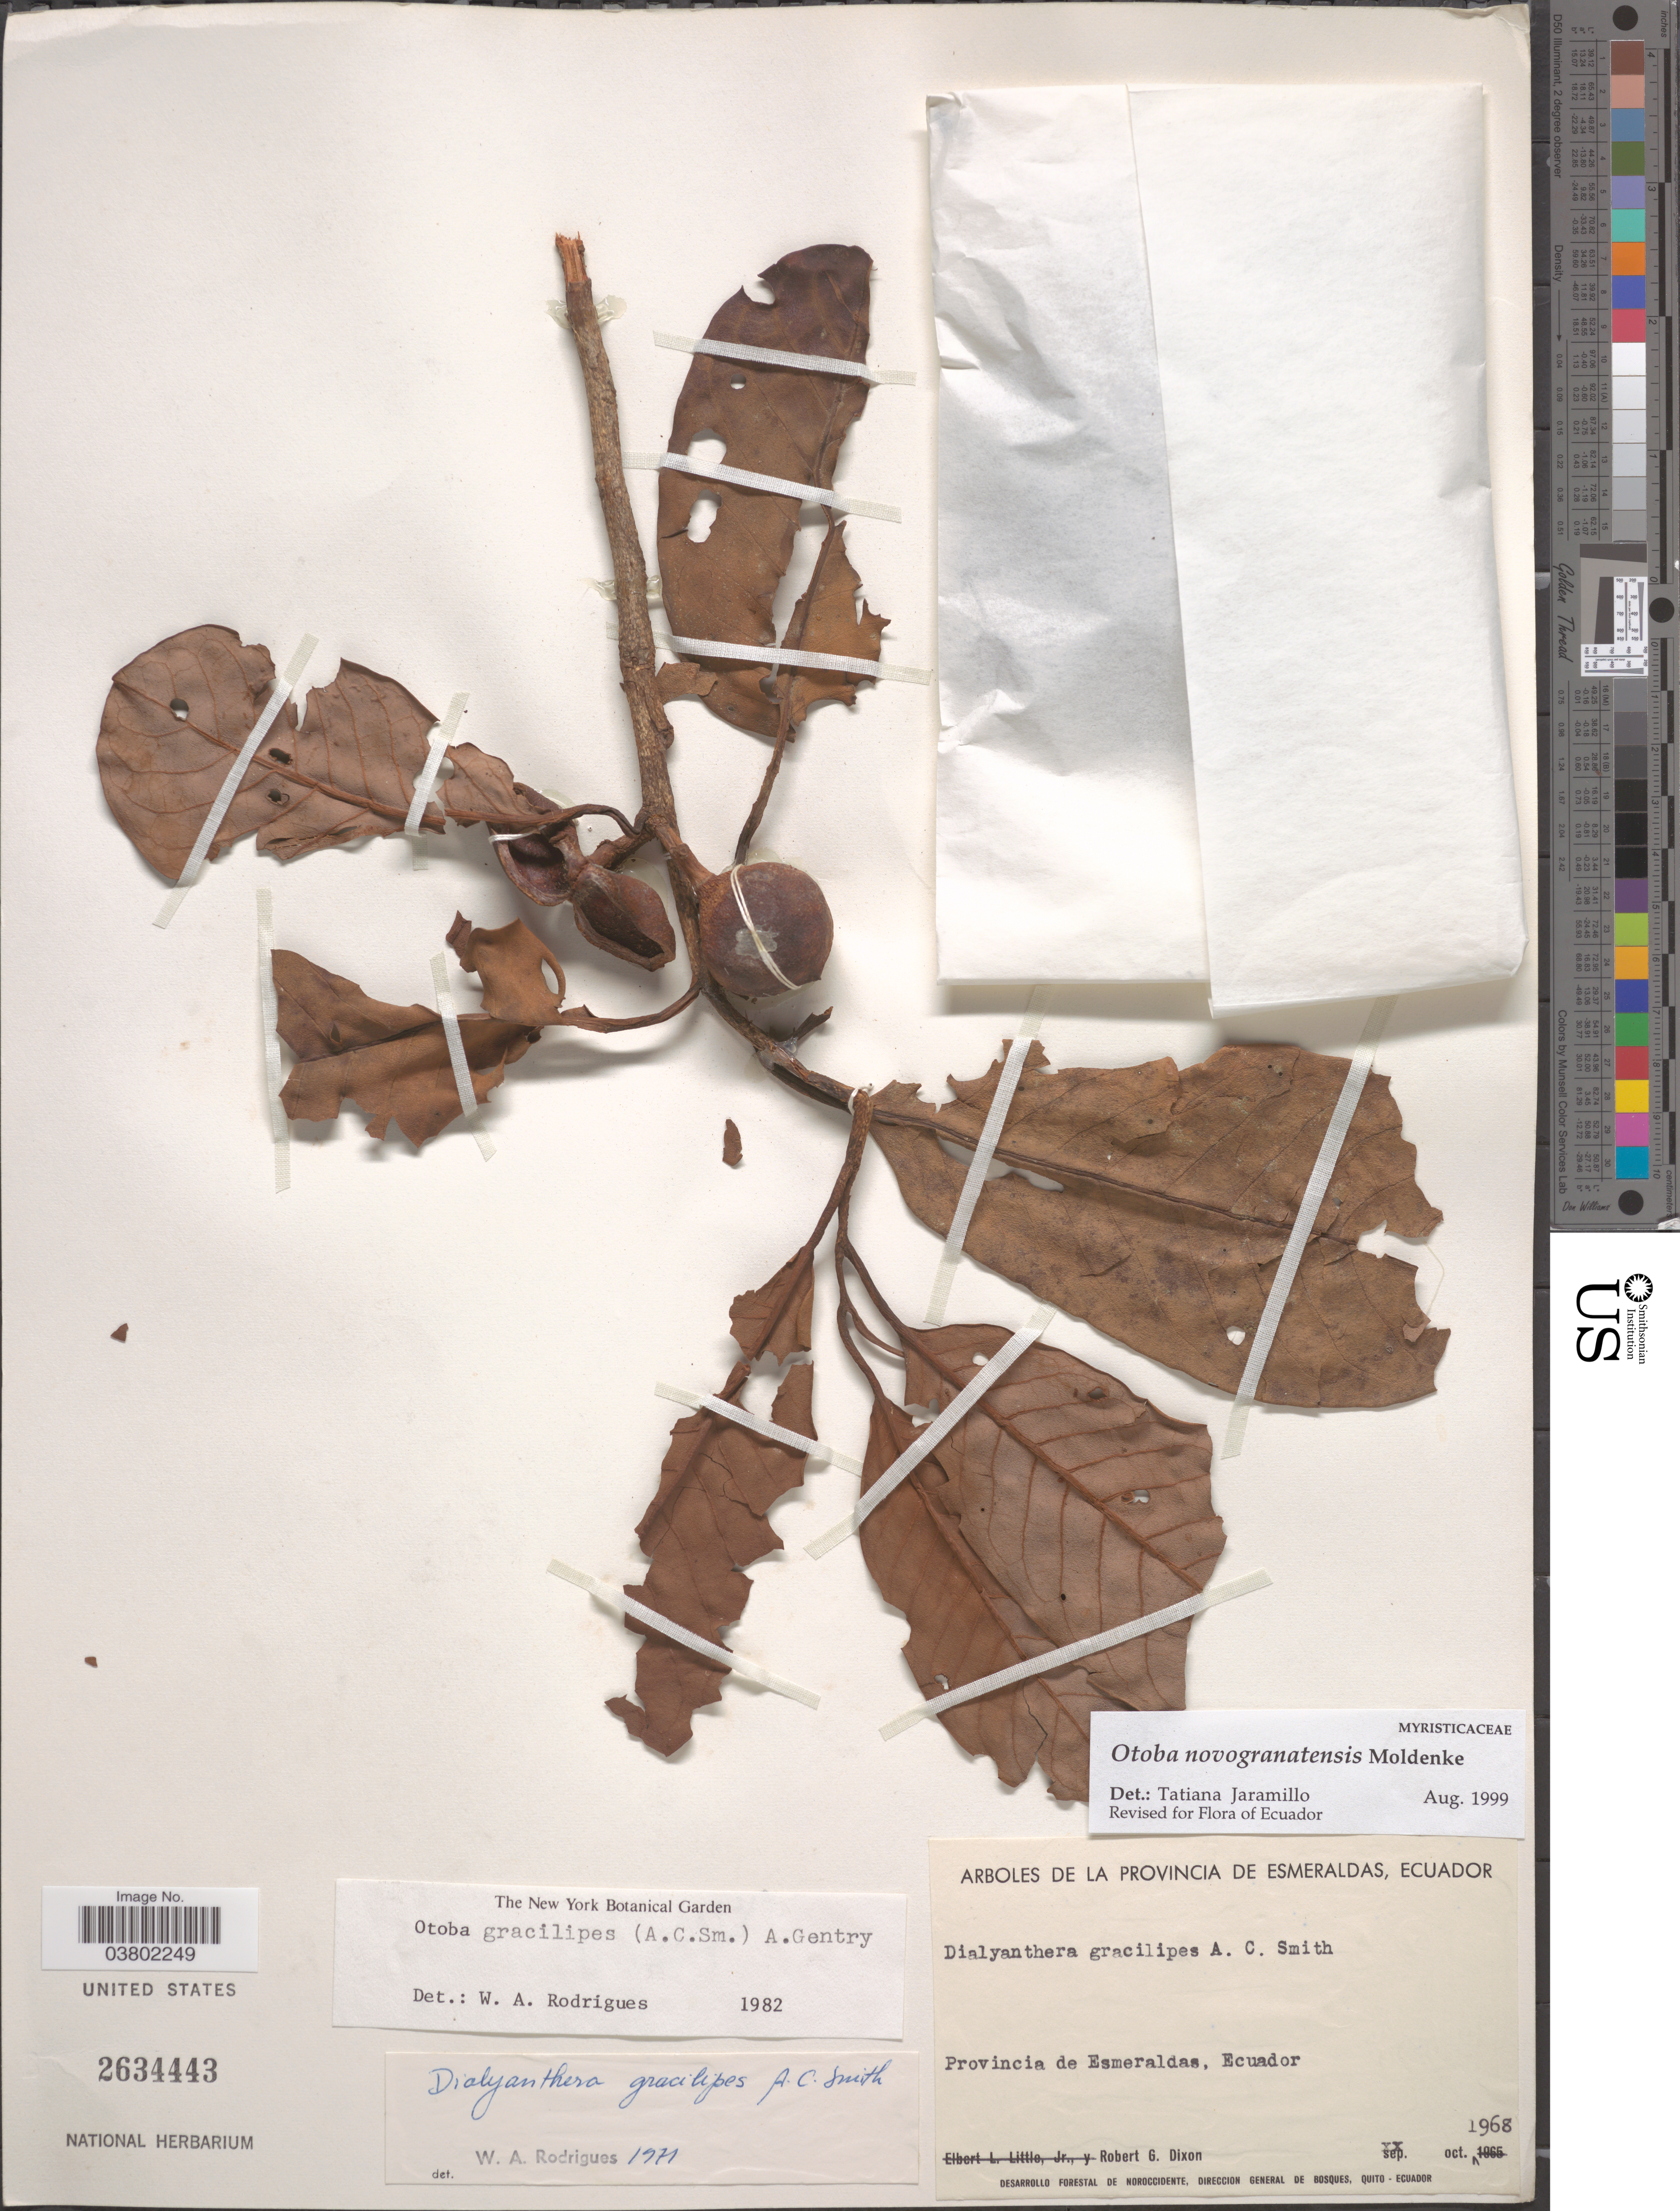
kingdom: Plantae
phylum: Tracheophyta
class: Magnoliopsida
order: Magnoliales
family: Myristicaceae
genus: Otoba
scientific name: Otoba novogranatensis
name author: Moldenke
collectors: R. G. Dixon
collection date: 1968-10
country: Ecuador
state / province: Esmeraldas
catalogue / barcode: US 2634443